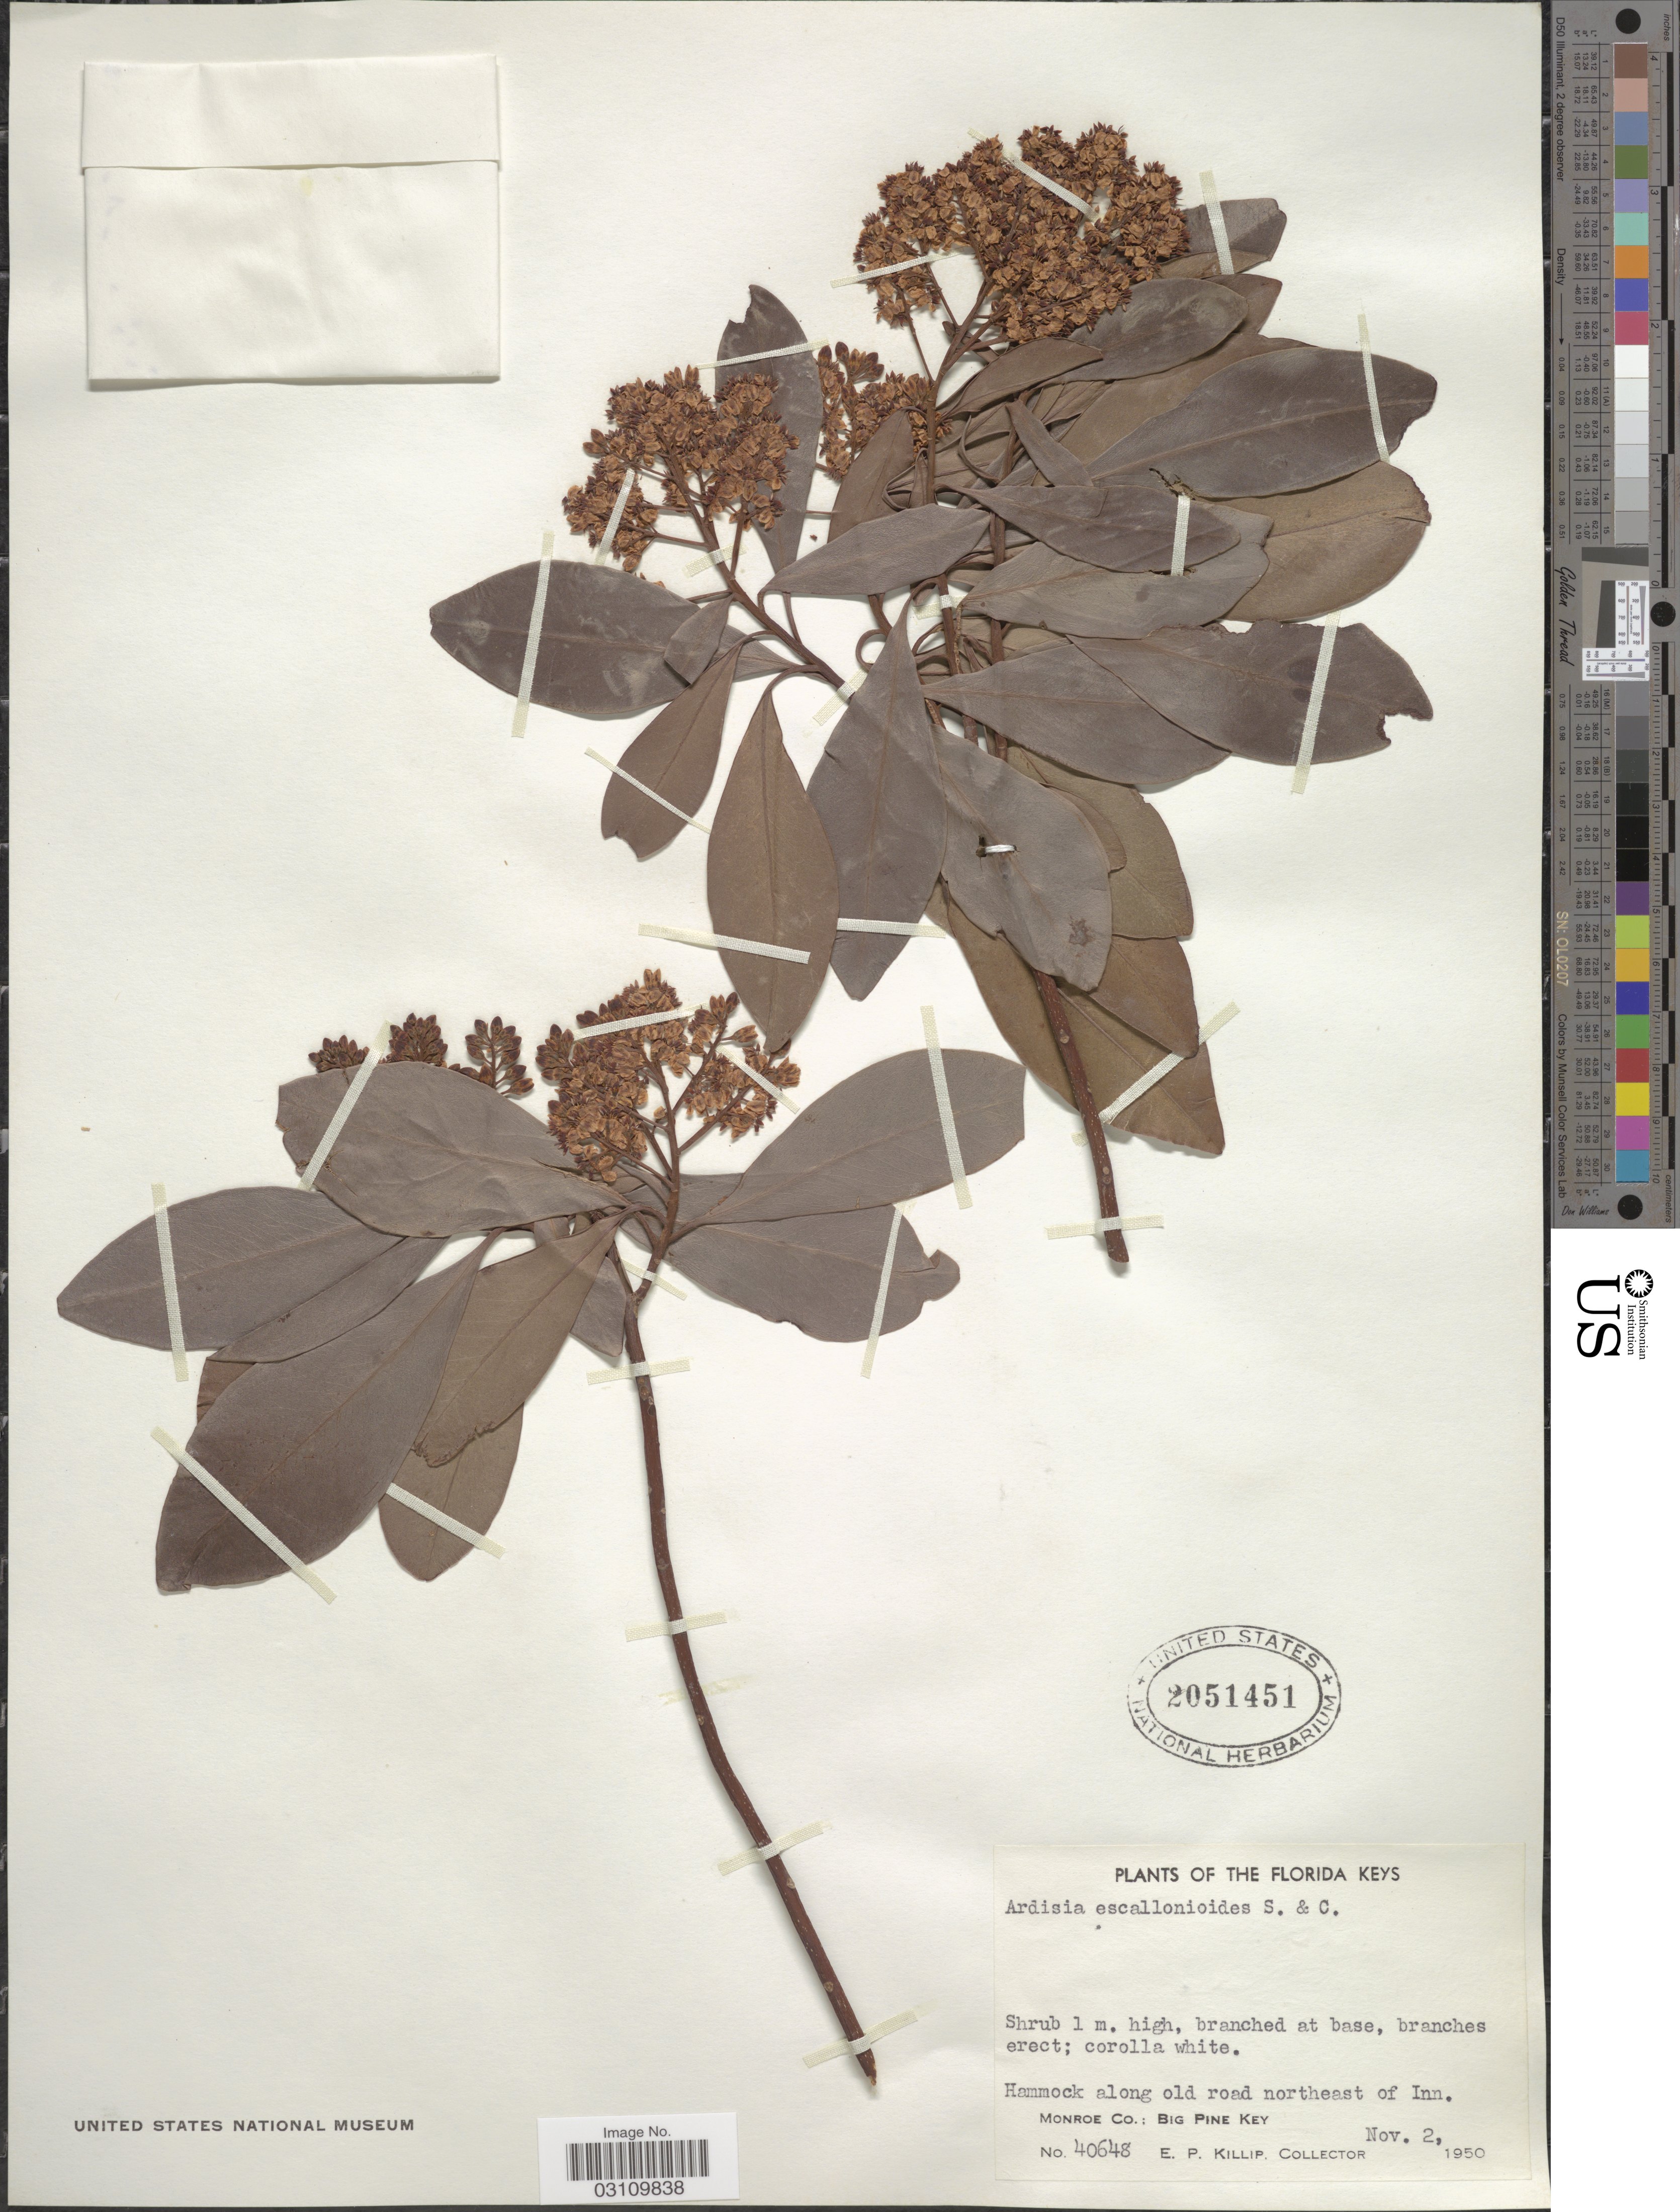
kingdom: Plantae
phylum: Tracheophyta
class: Magnoliopsida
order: Ericales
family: Primulaceae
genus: Ardisia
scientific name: Ardisia escallonioides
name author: Schltdl. & Cham.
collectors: E. P. Killip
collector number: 40648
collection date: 1950-11-02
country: United States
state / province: Florida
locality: The Florida Keys, Hammock along old road northeast of Inn. Monroe Co.: Big Pine Key.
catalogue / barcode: US 2051451